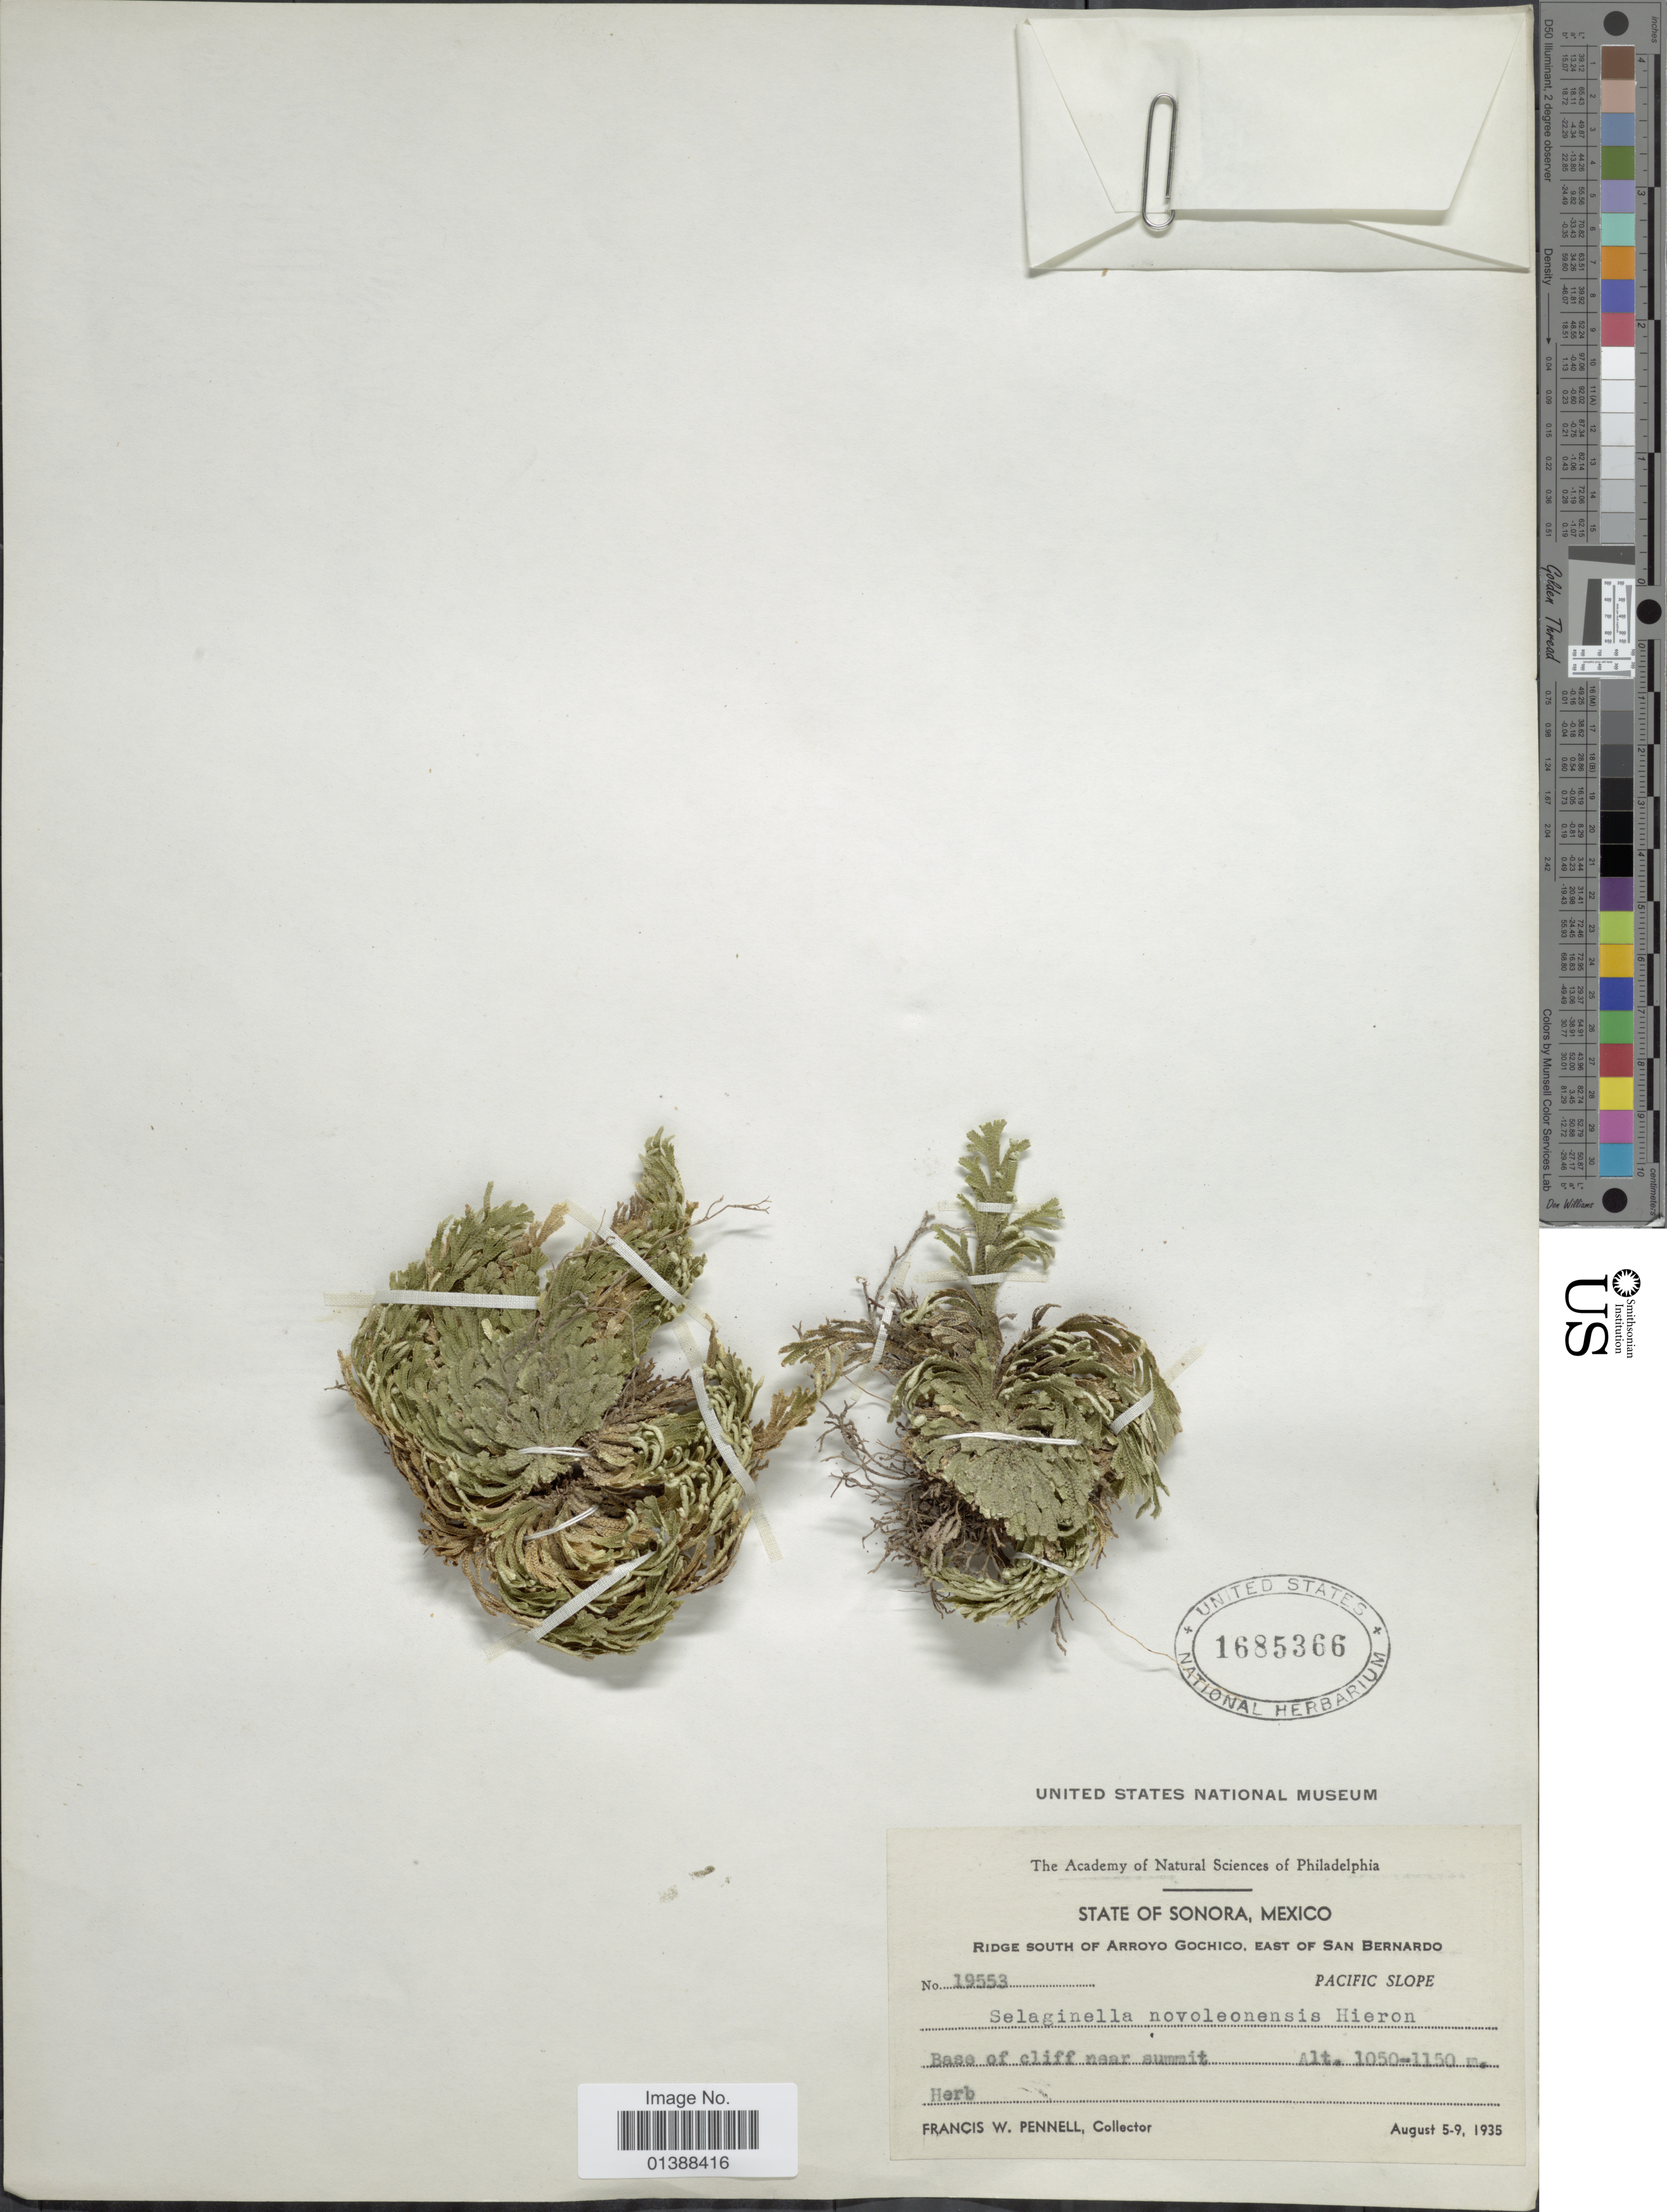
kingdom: Plantae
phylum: Tracheophyta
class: Lycopodiopsida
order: Selaginellales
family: Selaginellaceae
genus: Selaginella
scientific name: Selaginella novoleonensis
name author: Hieron.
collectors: F. W. Pennell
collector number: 19553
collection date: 1935-08-05/1935-08-09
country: Mexico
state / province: Sonora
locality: Ridge south of Arroyo Gochico, east of San Bernardo, Pacific Slope, Bas of cliff nea summit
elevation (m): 1050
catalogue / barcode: US 1685366